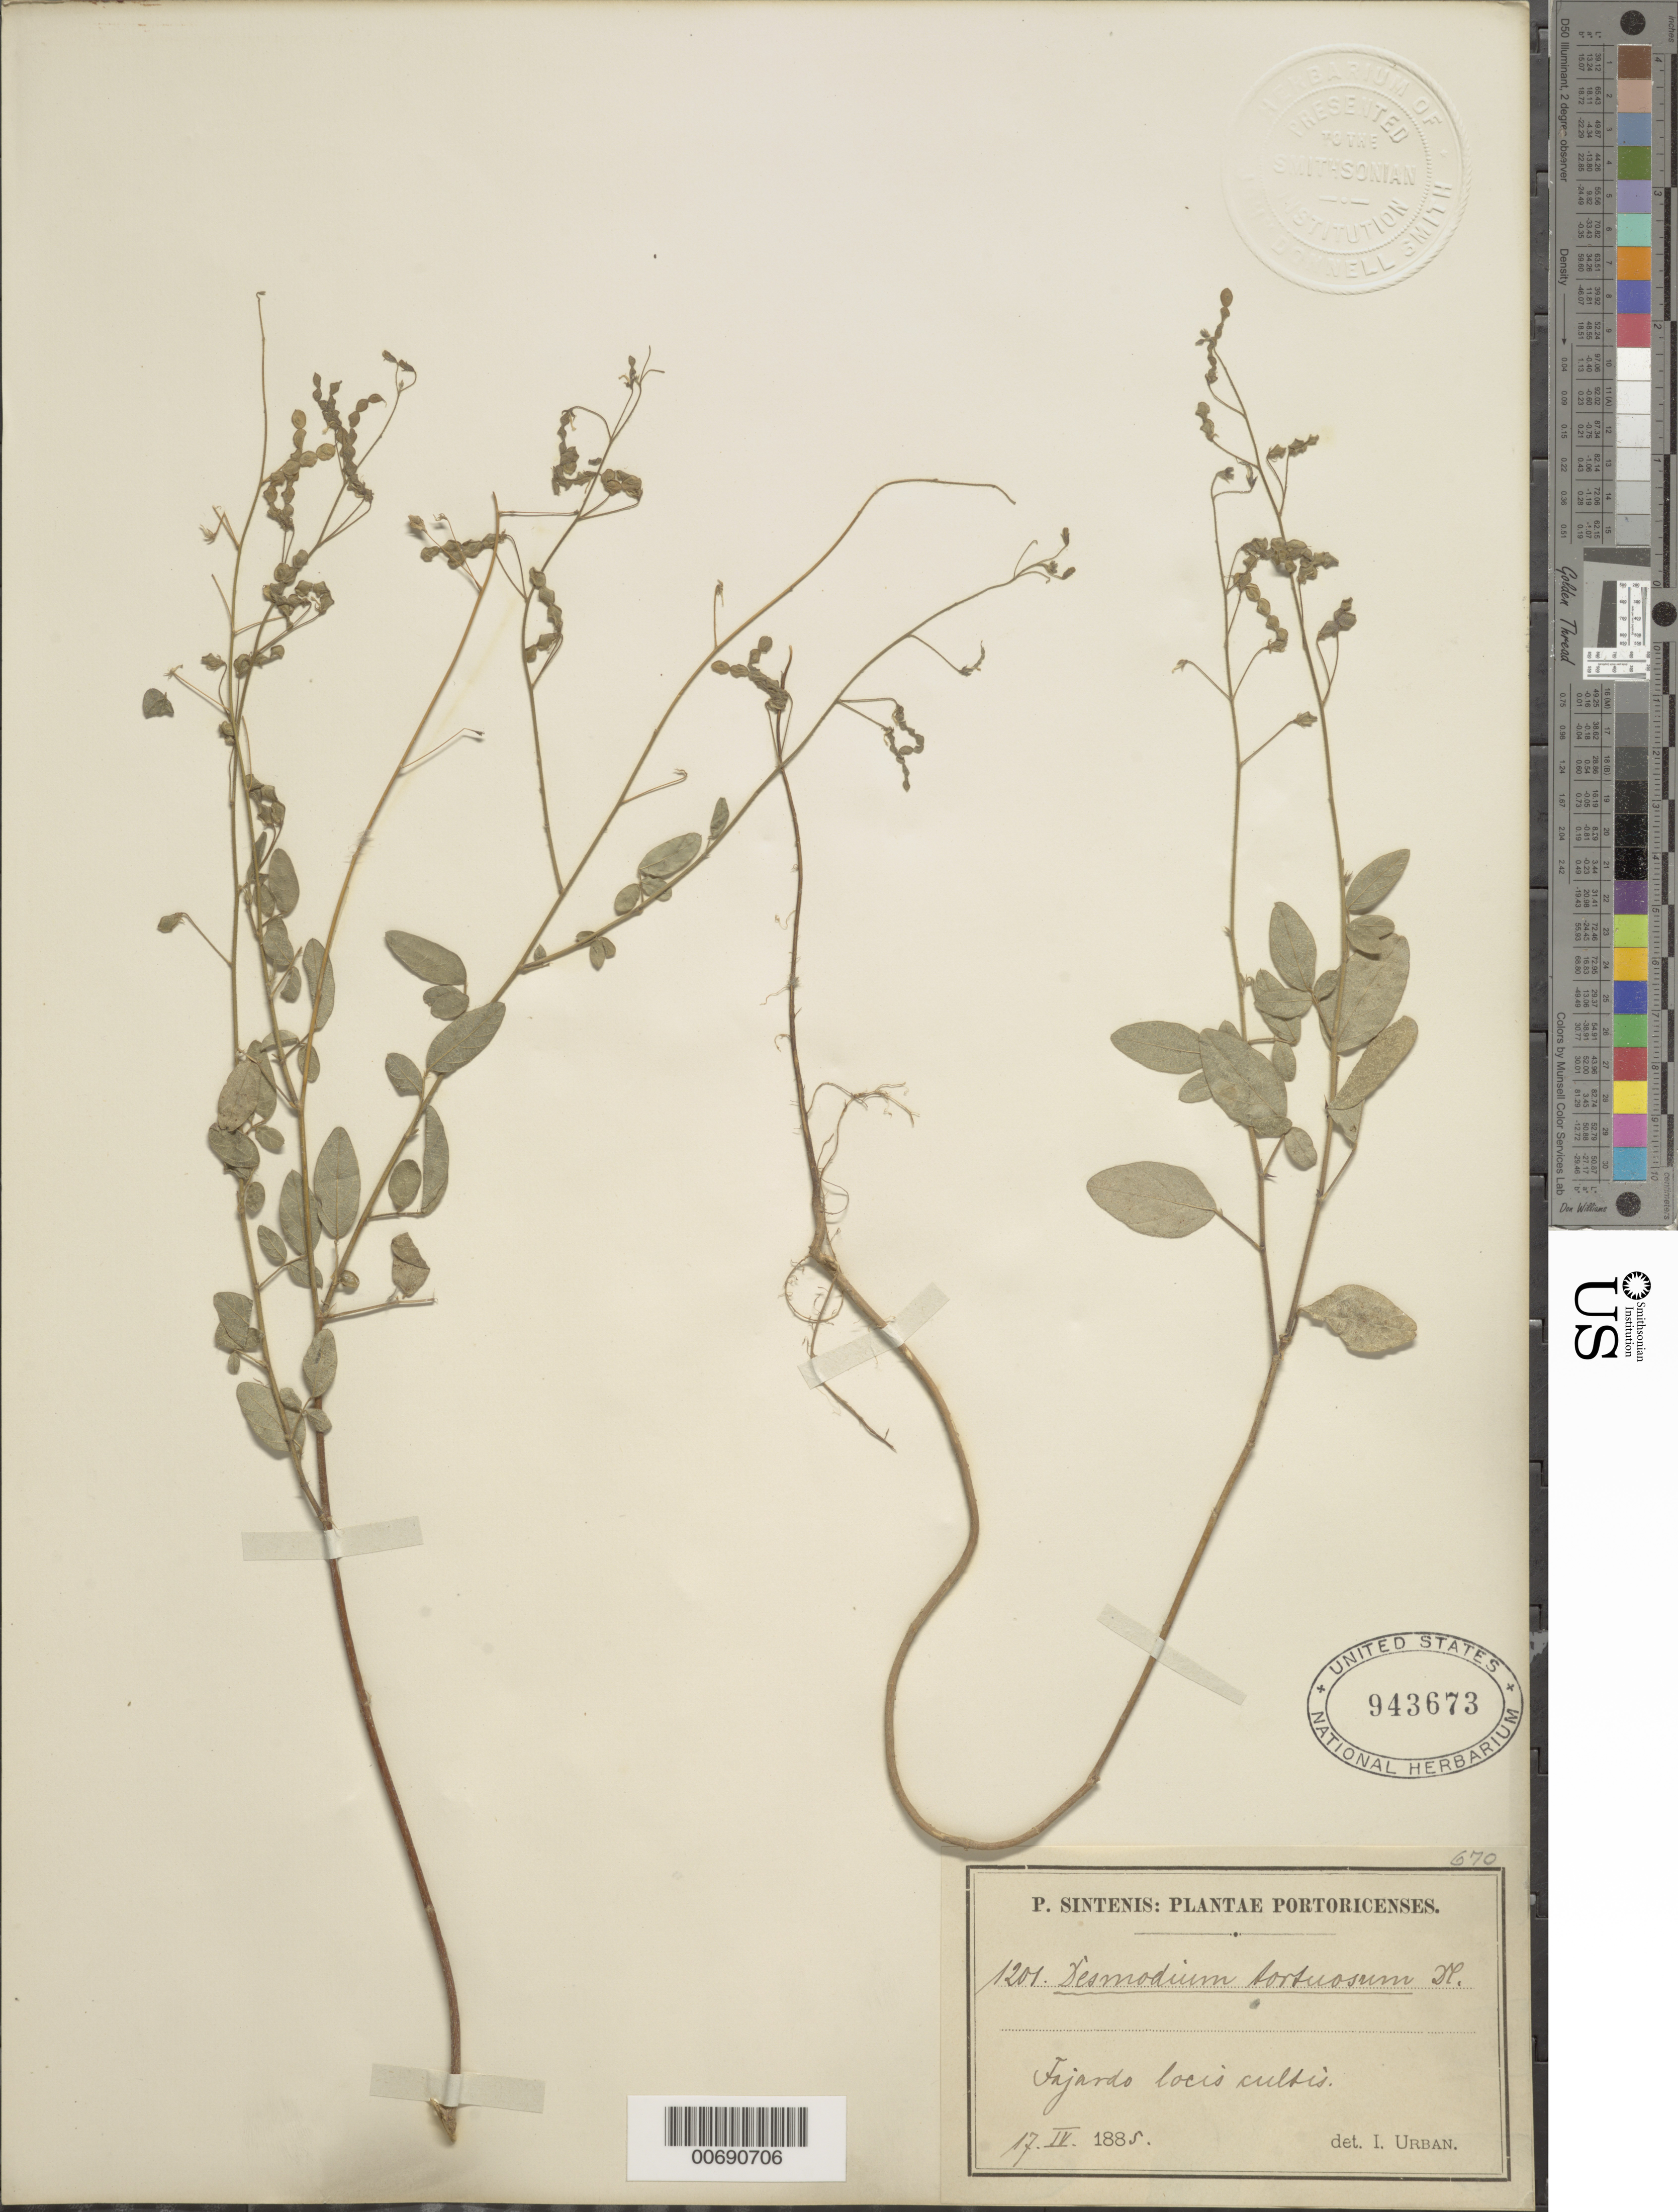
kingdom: Plantae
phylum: Tracheophyta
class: Magnoliopsida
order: Fabales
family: Fabaceae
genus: Desmodium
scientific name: Desmodium tortuosum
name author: (Sw.) DC.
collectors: P. Sintenis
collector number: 1201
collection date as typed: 17 Apr 1885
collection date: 1885-04-17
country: Puerto Rico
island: Greater Antilles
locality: Fajardo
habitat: locis cultis.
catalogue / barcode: US 943673